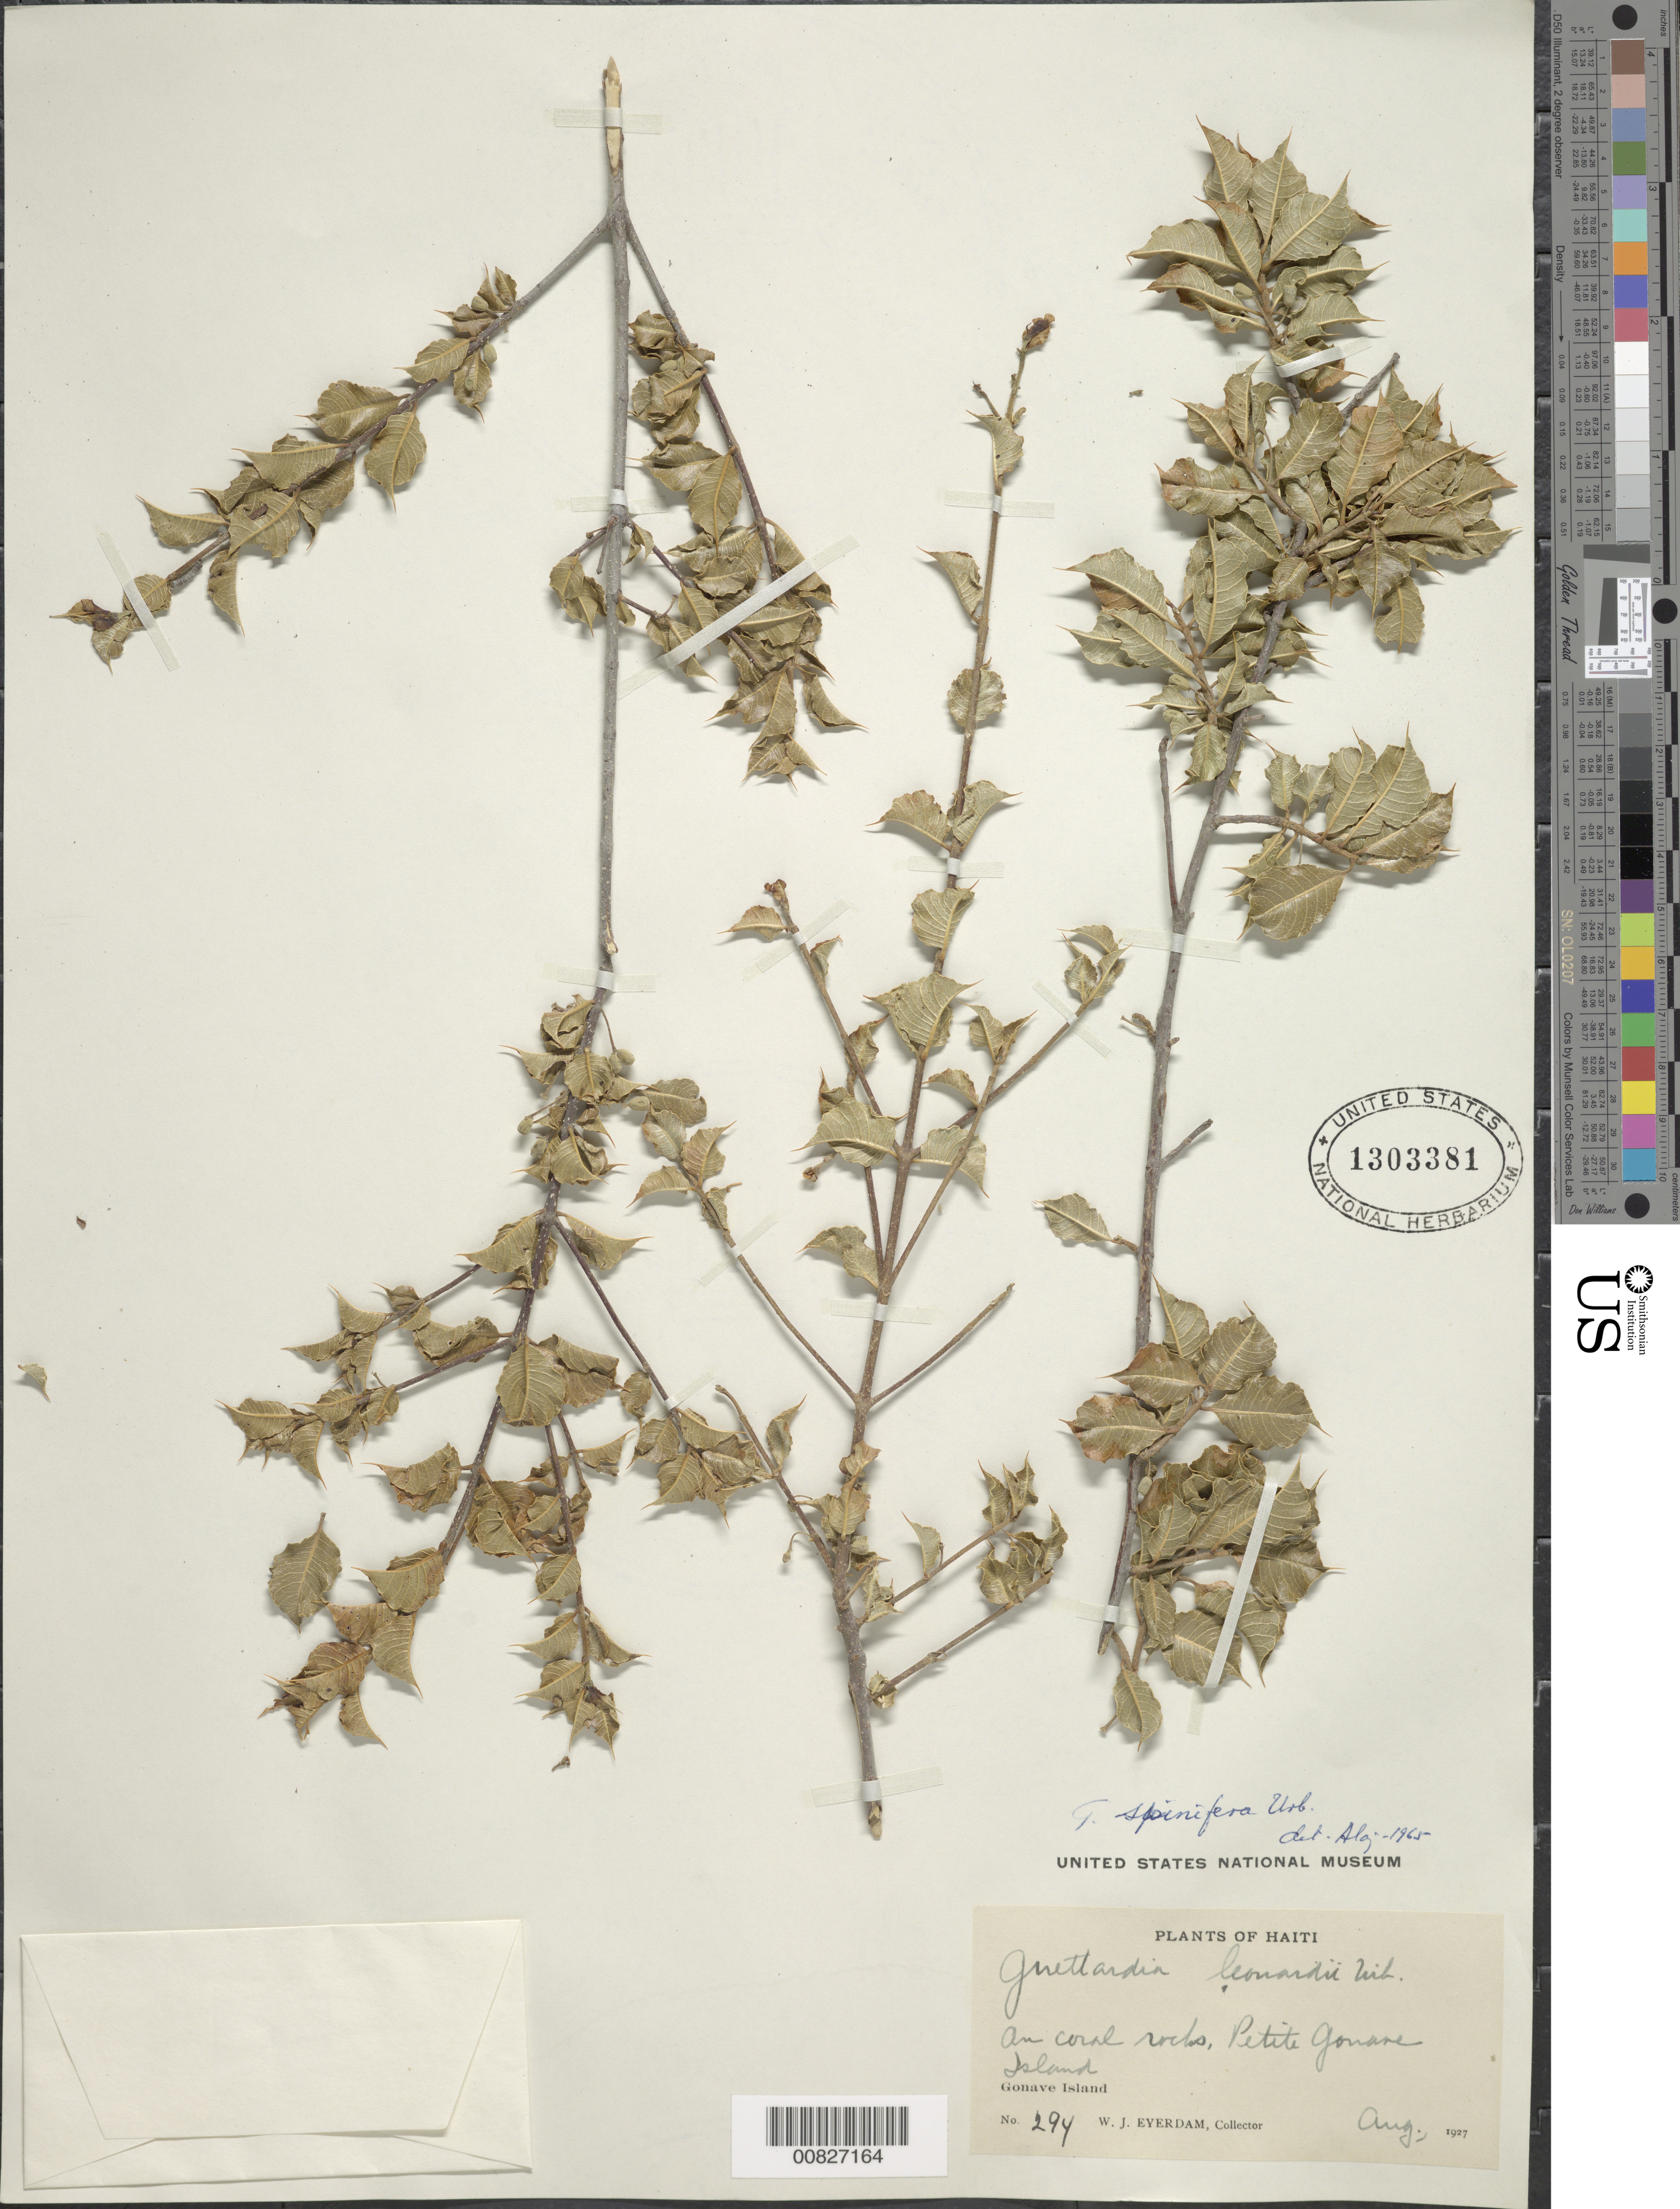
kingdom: Plantae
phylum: Tracheophyta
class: Magnoliopsida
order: Gentianales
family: Rubiaceae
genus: Guettarda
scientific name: Guettarda spinifera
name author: Urb.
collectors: W. J. Eyerdam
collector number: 294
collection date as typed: Aug 1927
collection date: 1927-08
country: Haiti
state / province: Ouest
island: Île de la Gonâve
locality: Petite Gonave Island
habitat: On coral rocks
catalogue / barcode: US 1303381